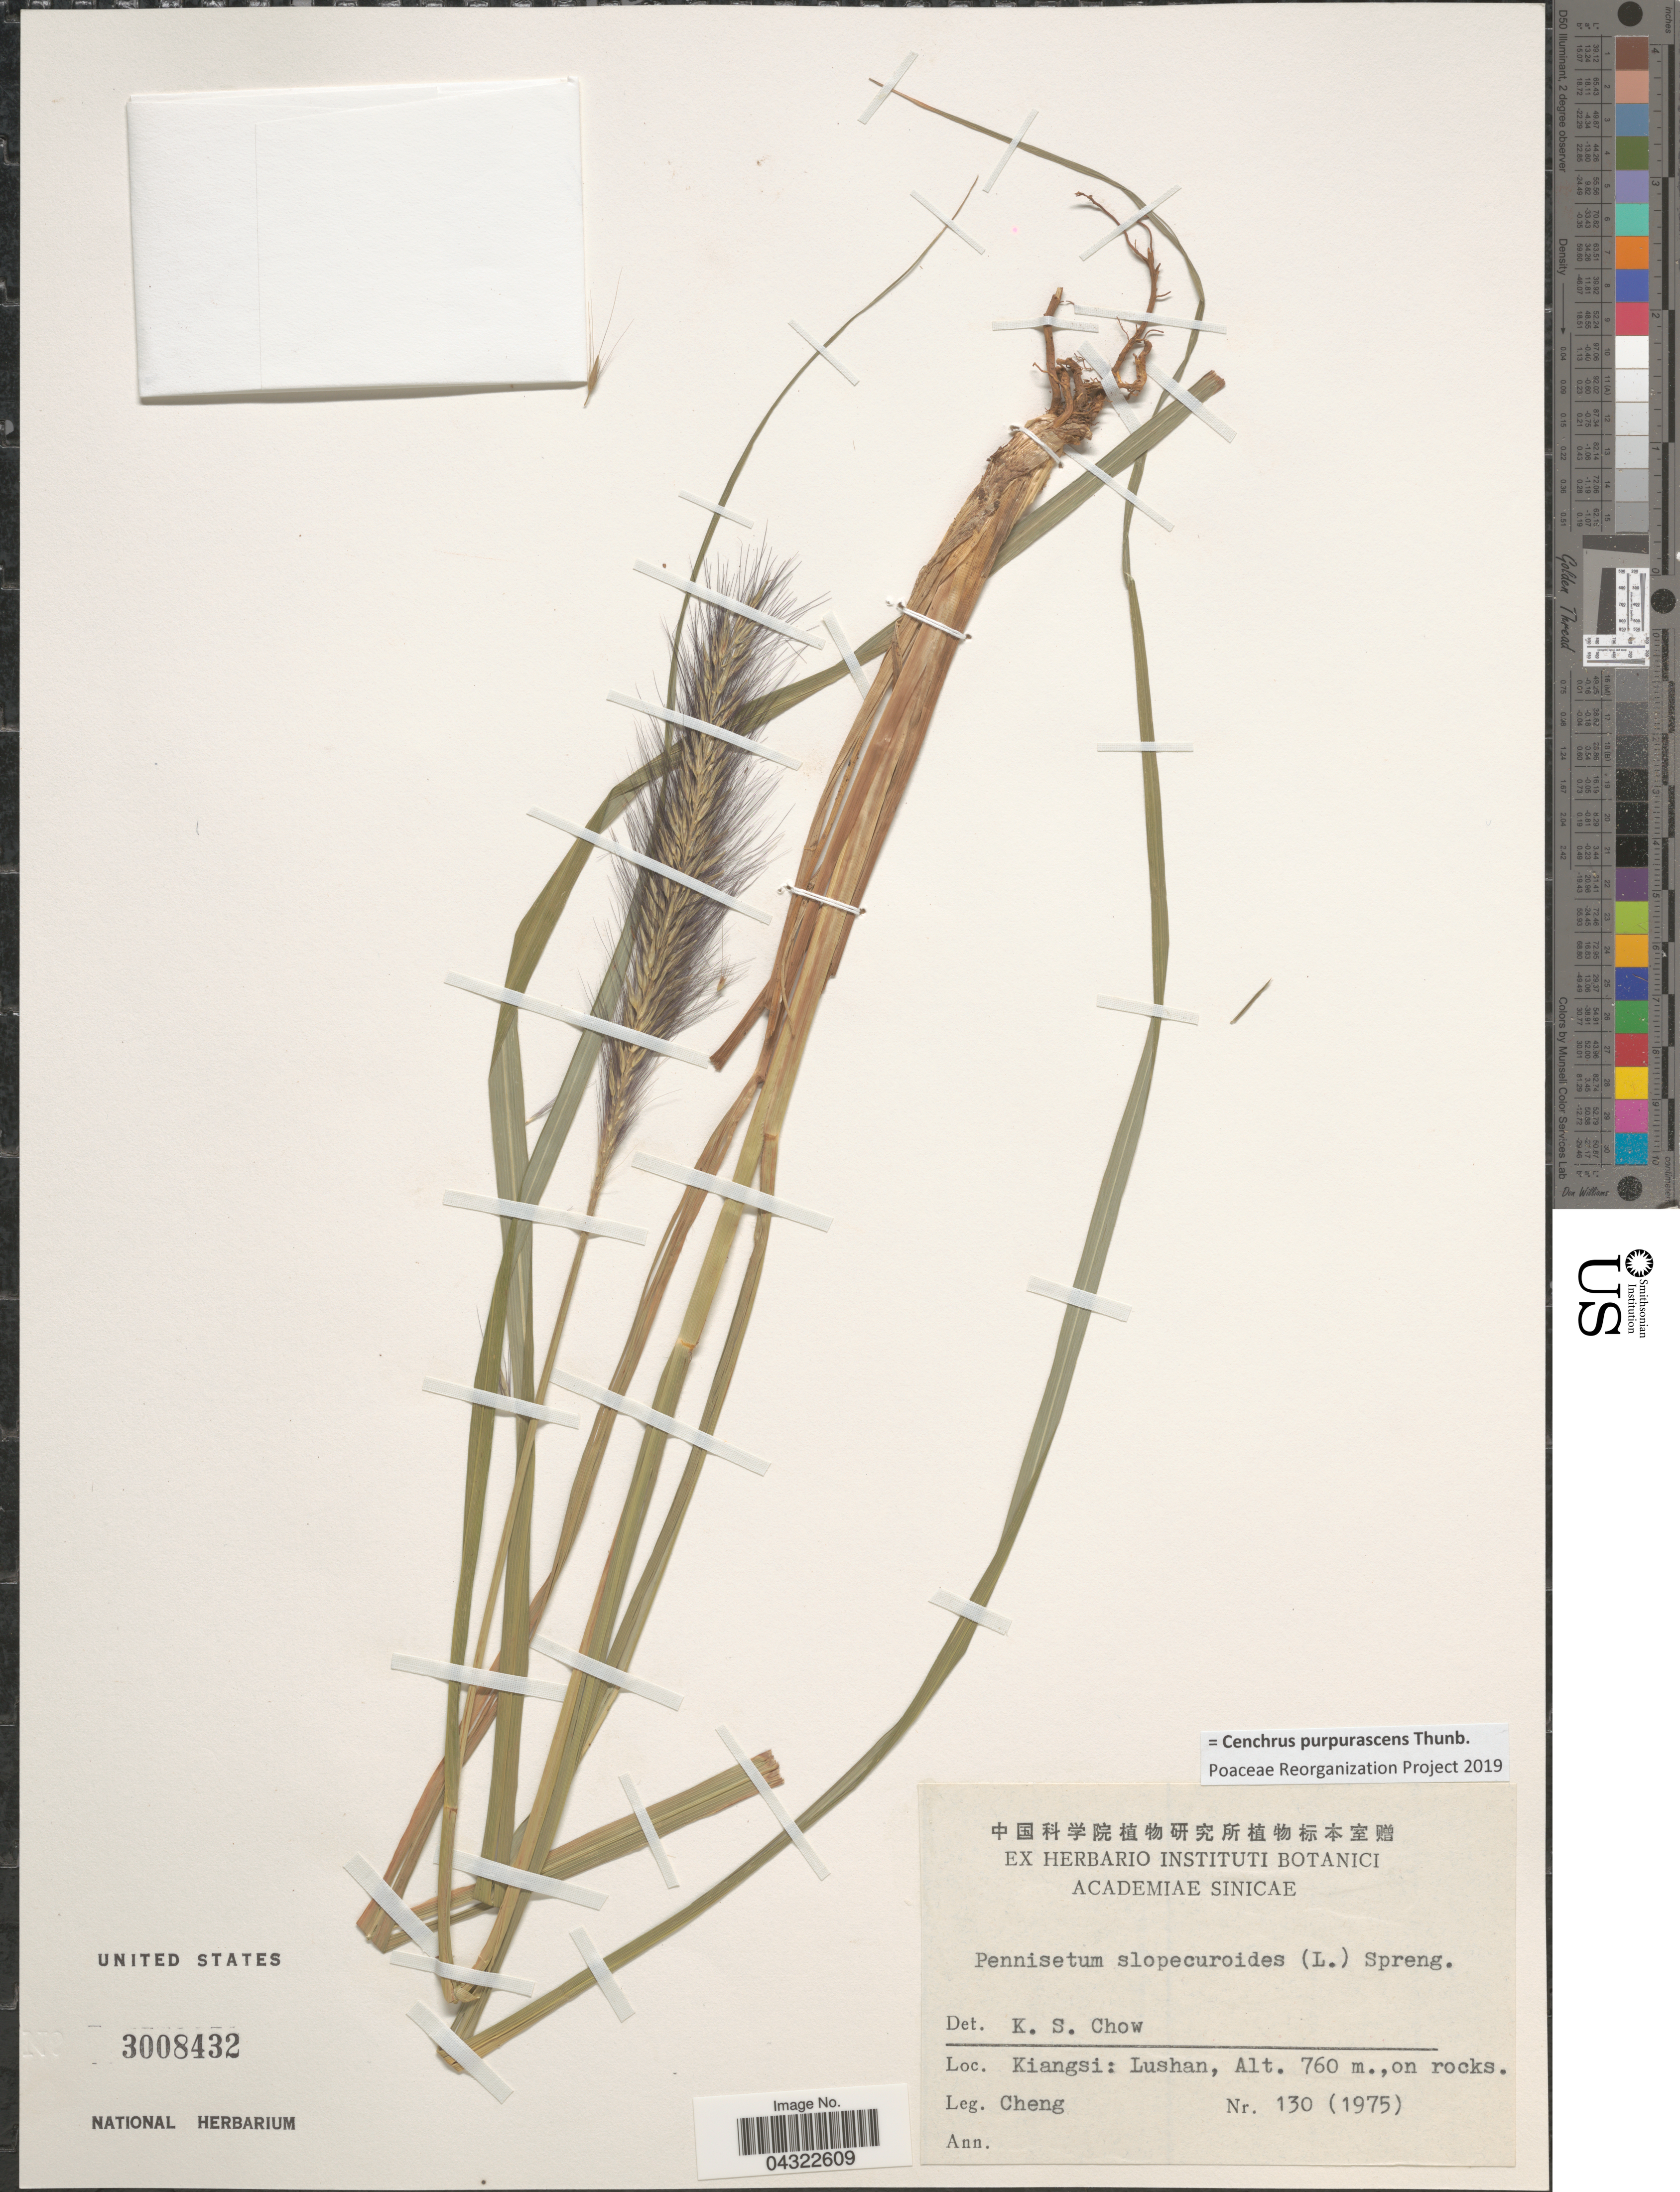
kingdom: Plantae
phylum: Tracheophyta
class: Liliopsida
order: Poales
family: Poaceae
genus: Cenchrus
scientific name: Cenchrus purpurascens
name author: Thunb.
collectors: -. Cheng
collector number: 130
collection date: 1975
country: China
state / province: Jiangxi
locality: Kiangsi: Lushan, on rocks.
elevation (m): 760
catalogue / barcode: US 3008432